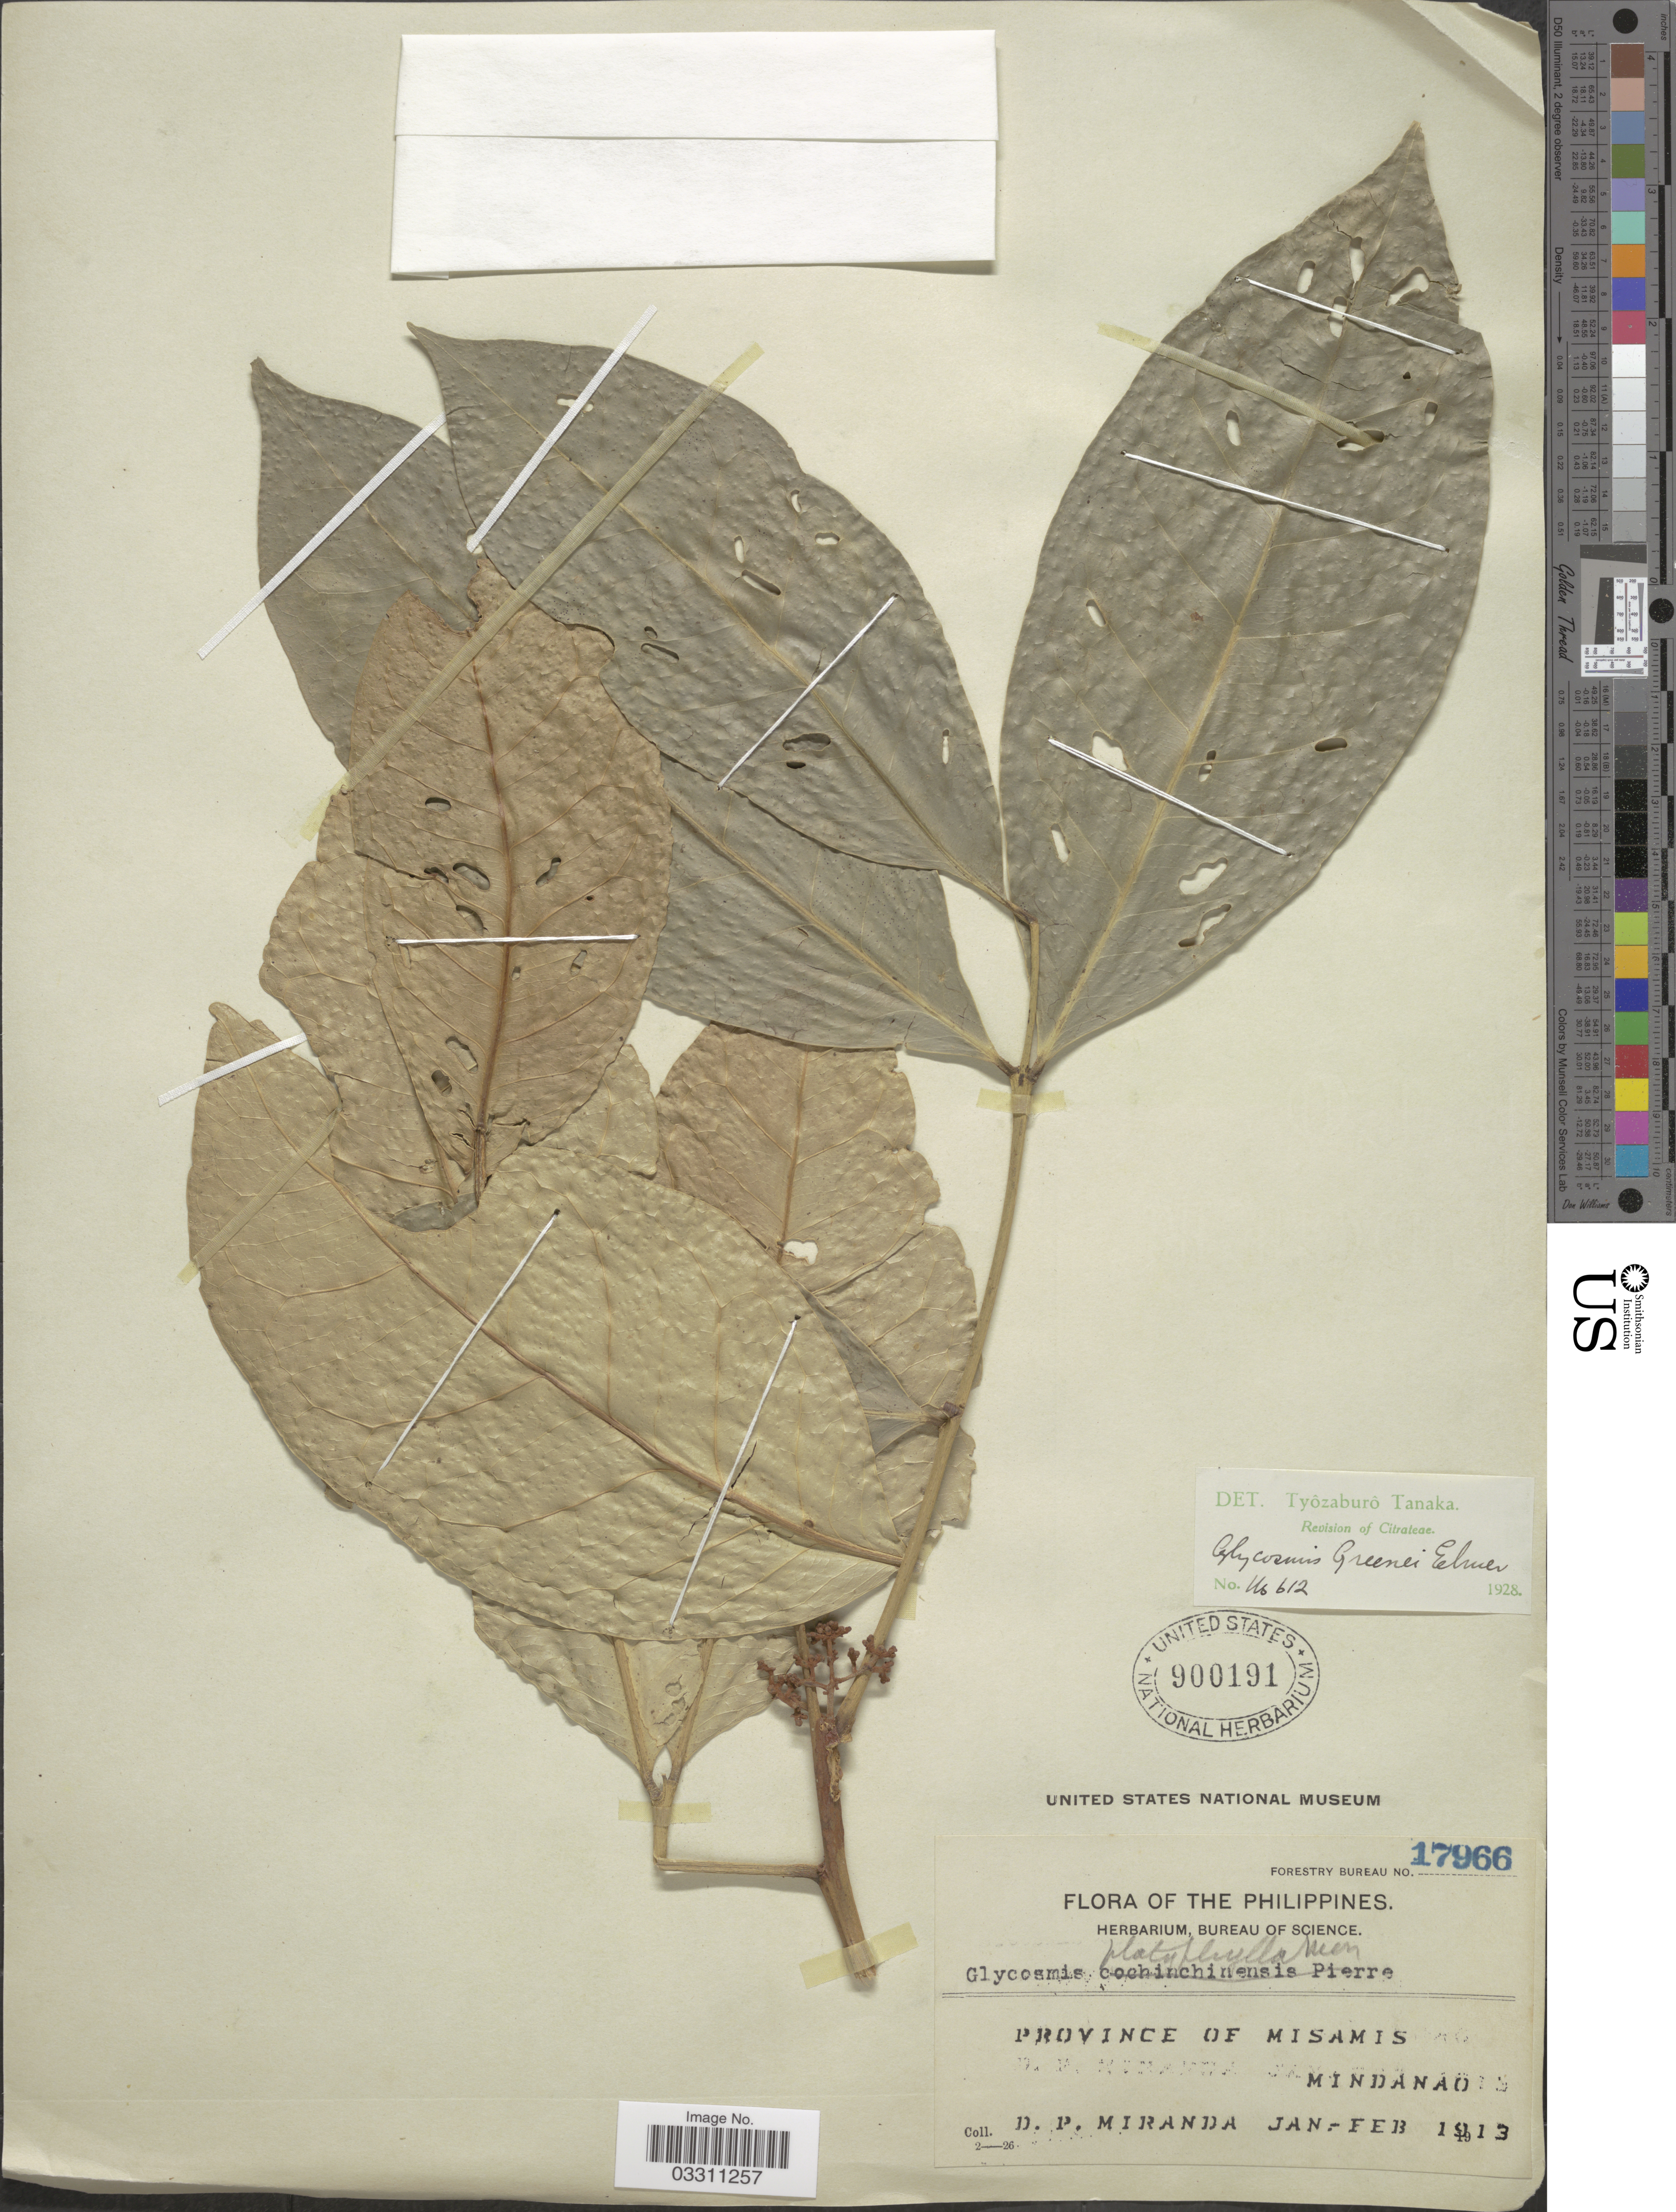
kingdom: Plantae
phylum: Tracheophyta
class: Magnoliopsida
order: Sapindales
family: Rutaceae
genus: Glycosmis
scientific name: Glycosmis greenei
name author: Elmer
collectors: D. P. Miranda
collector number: Forestry Bureau 17966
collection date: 1913-01/1913-02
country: Philippines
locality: Province of Misamis. Mindanao.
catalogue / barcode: US 900191